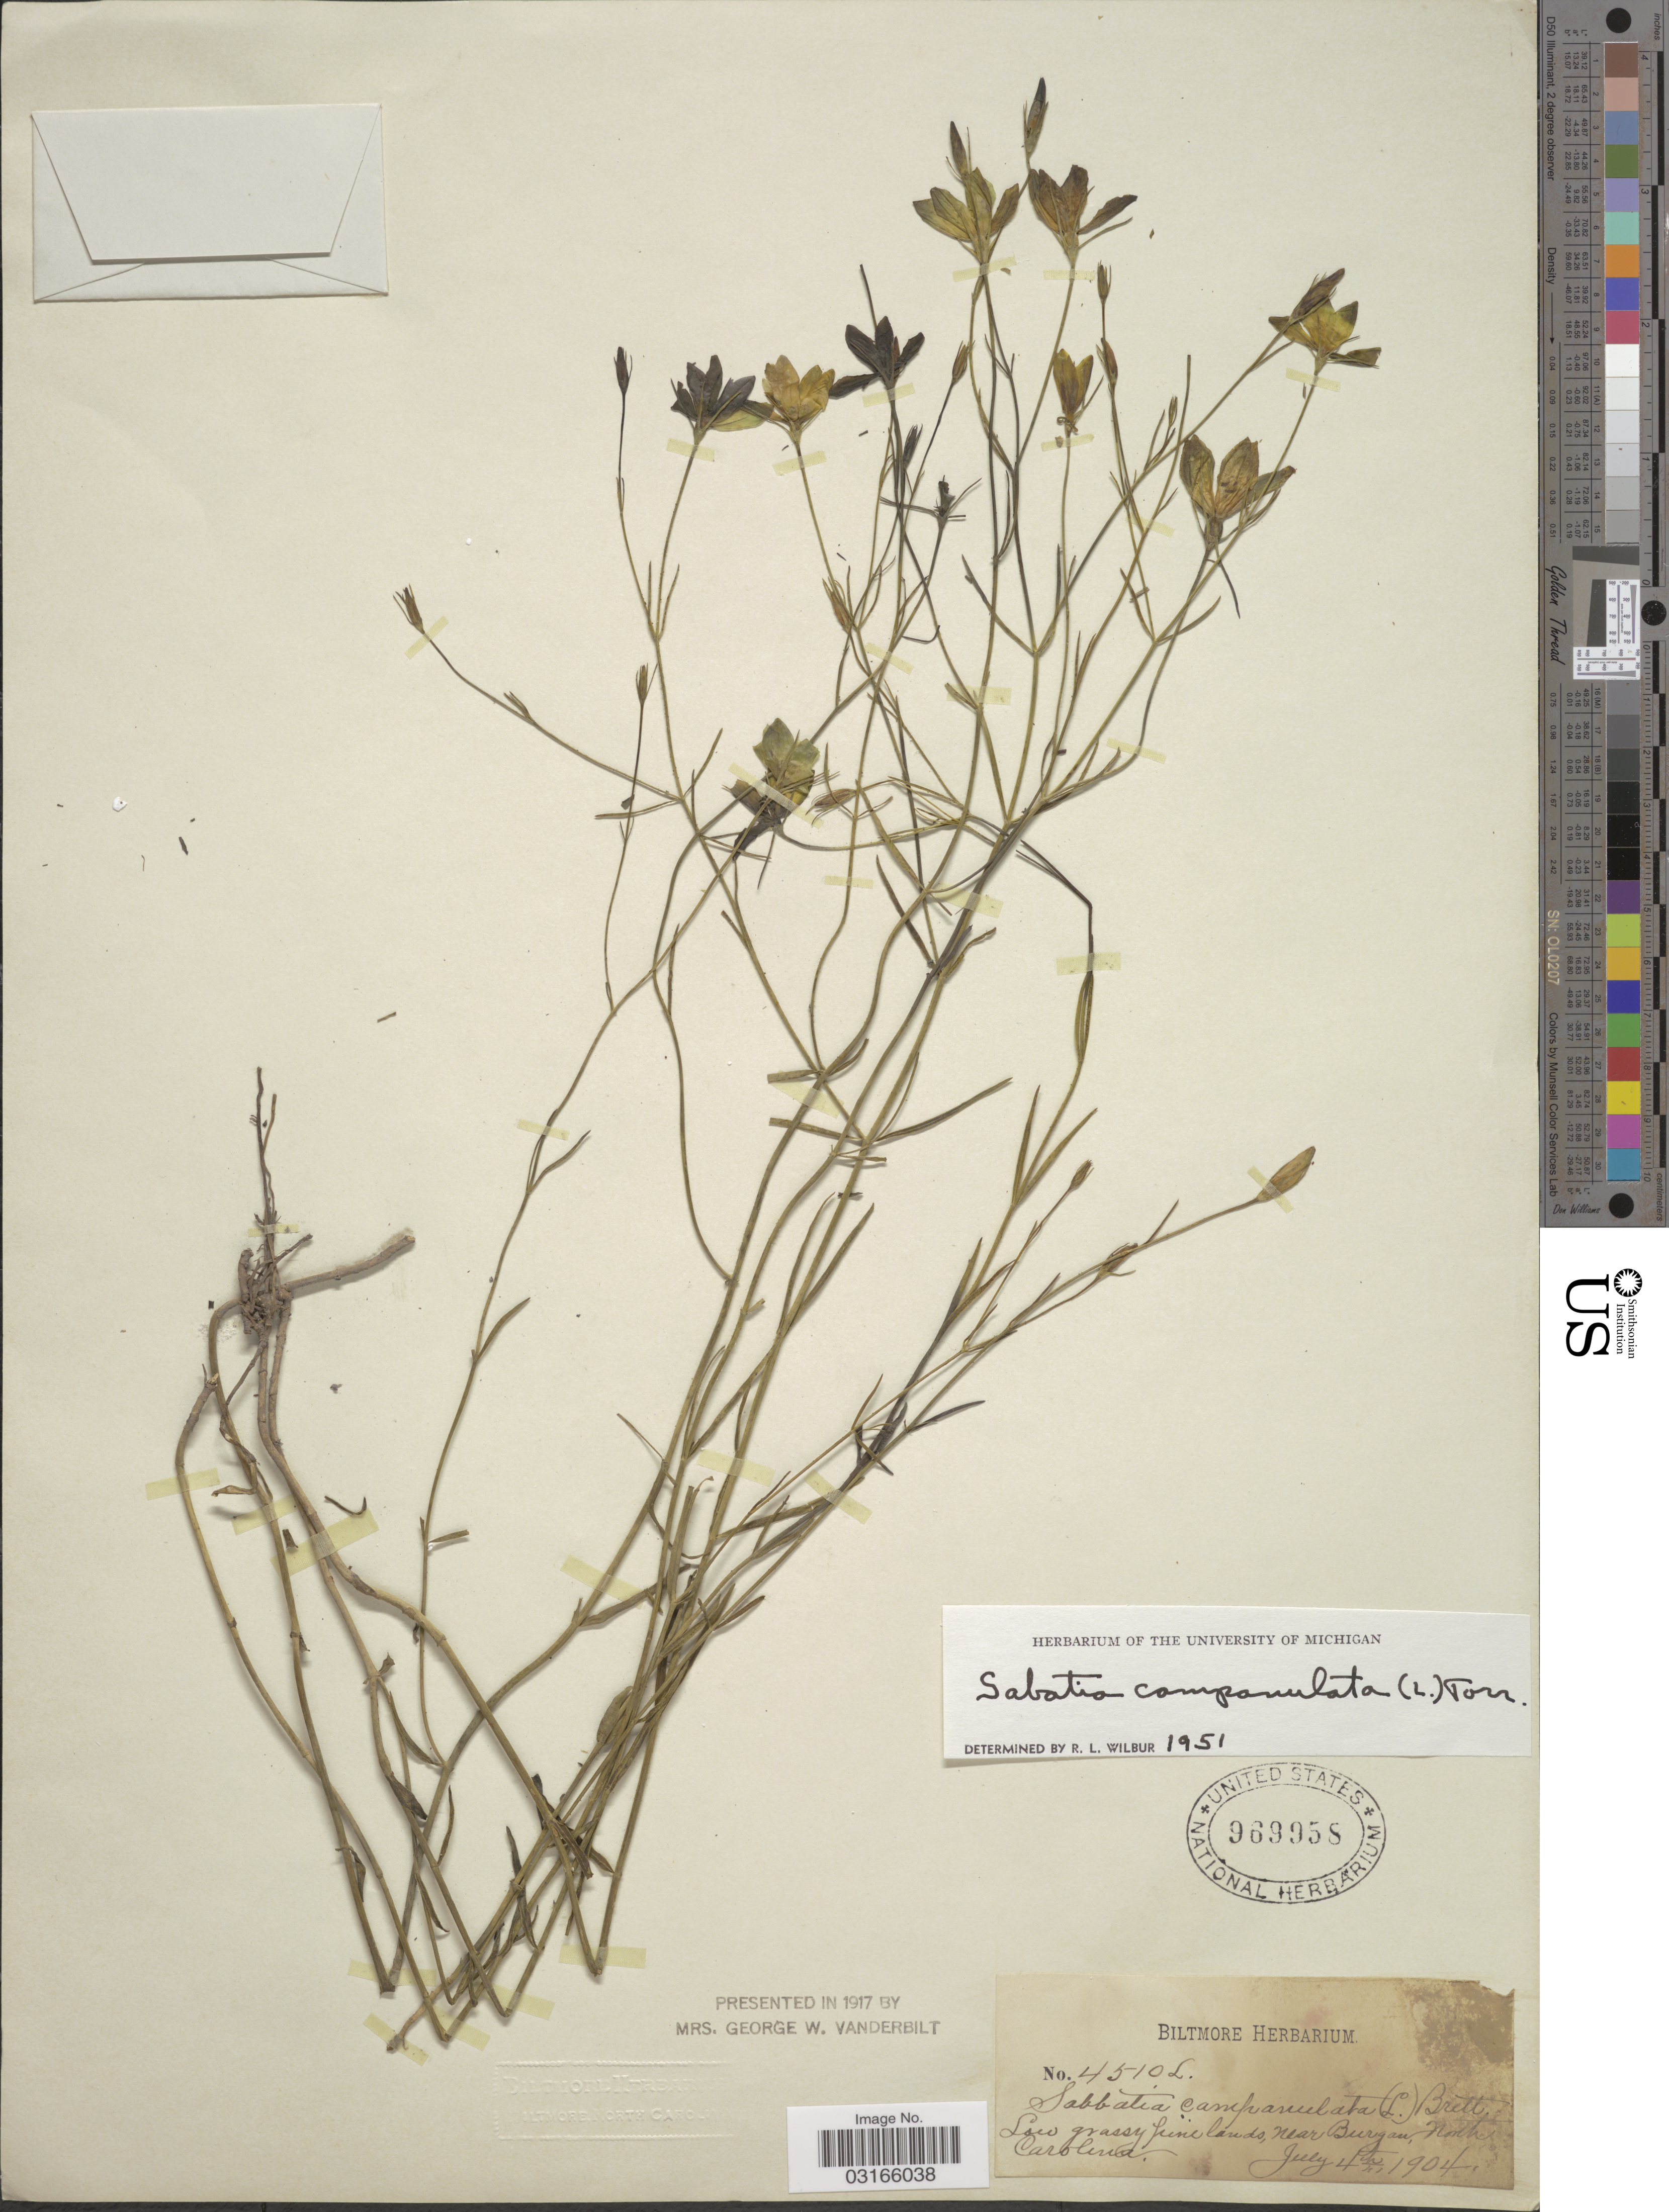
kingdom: Plantae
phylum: Tracheophyta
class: Magnoliopsida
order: Gentianales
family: Gentianaceae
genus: Sabatia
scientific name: Sabatia campanulata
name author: (L.) Torr.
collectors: ex herb. Biltmore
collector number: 4510L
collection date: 1904-07-04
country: United States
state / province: North Carolina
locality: Low grassy pinelands, near Burgan.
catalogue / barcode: US 969958